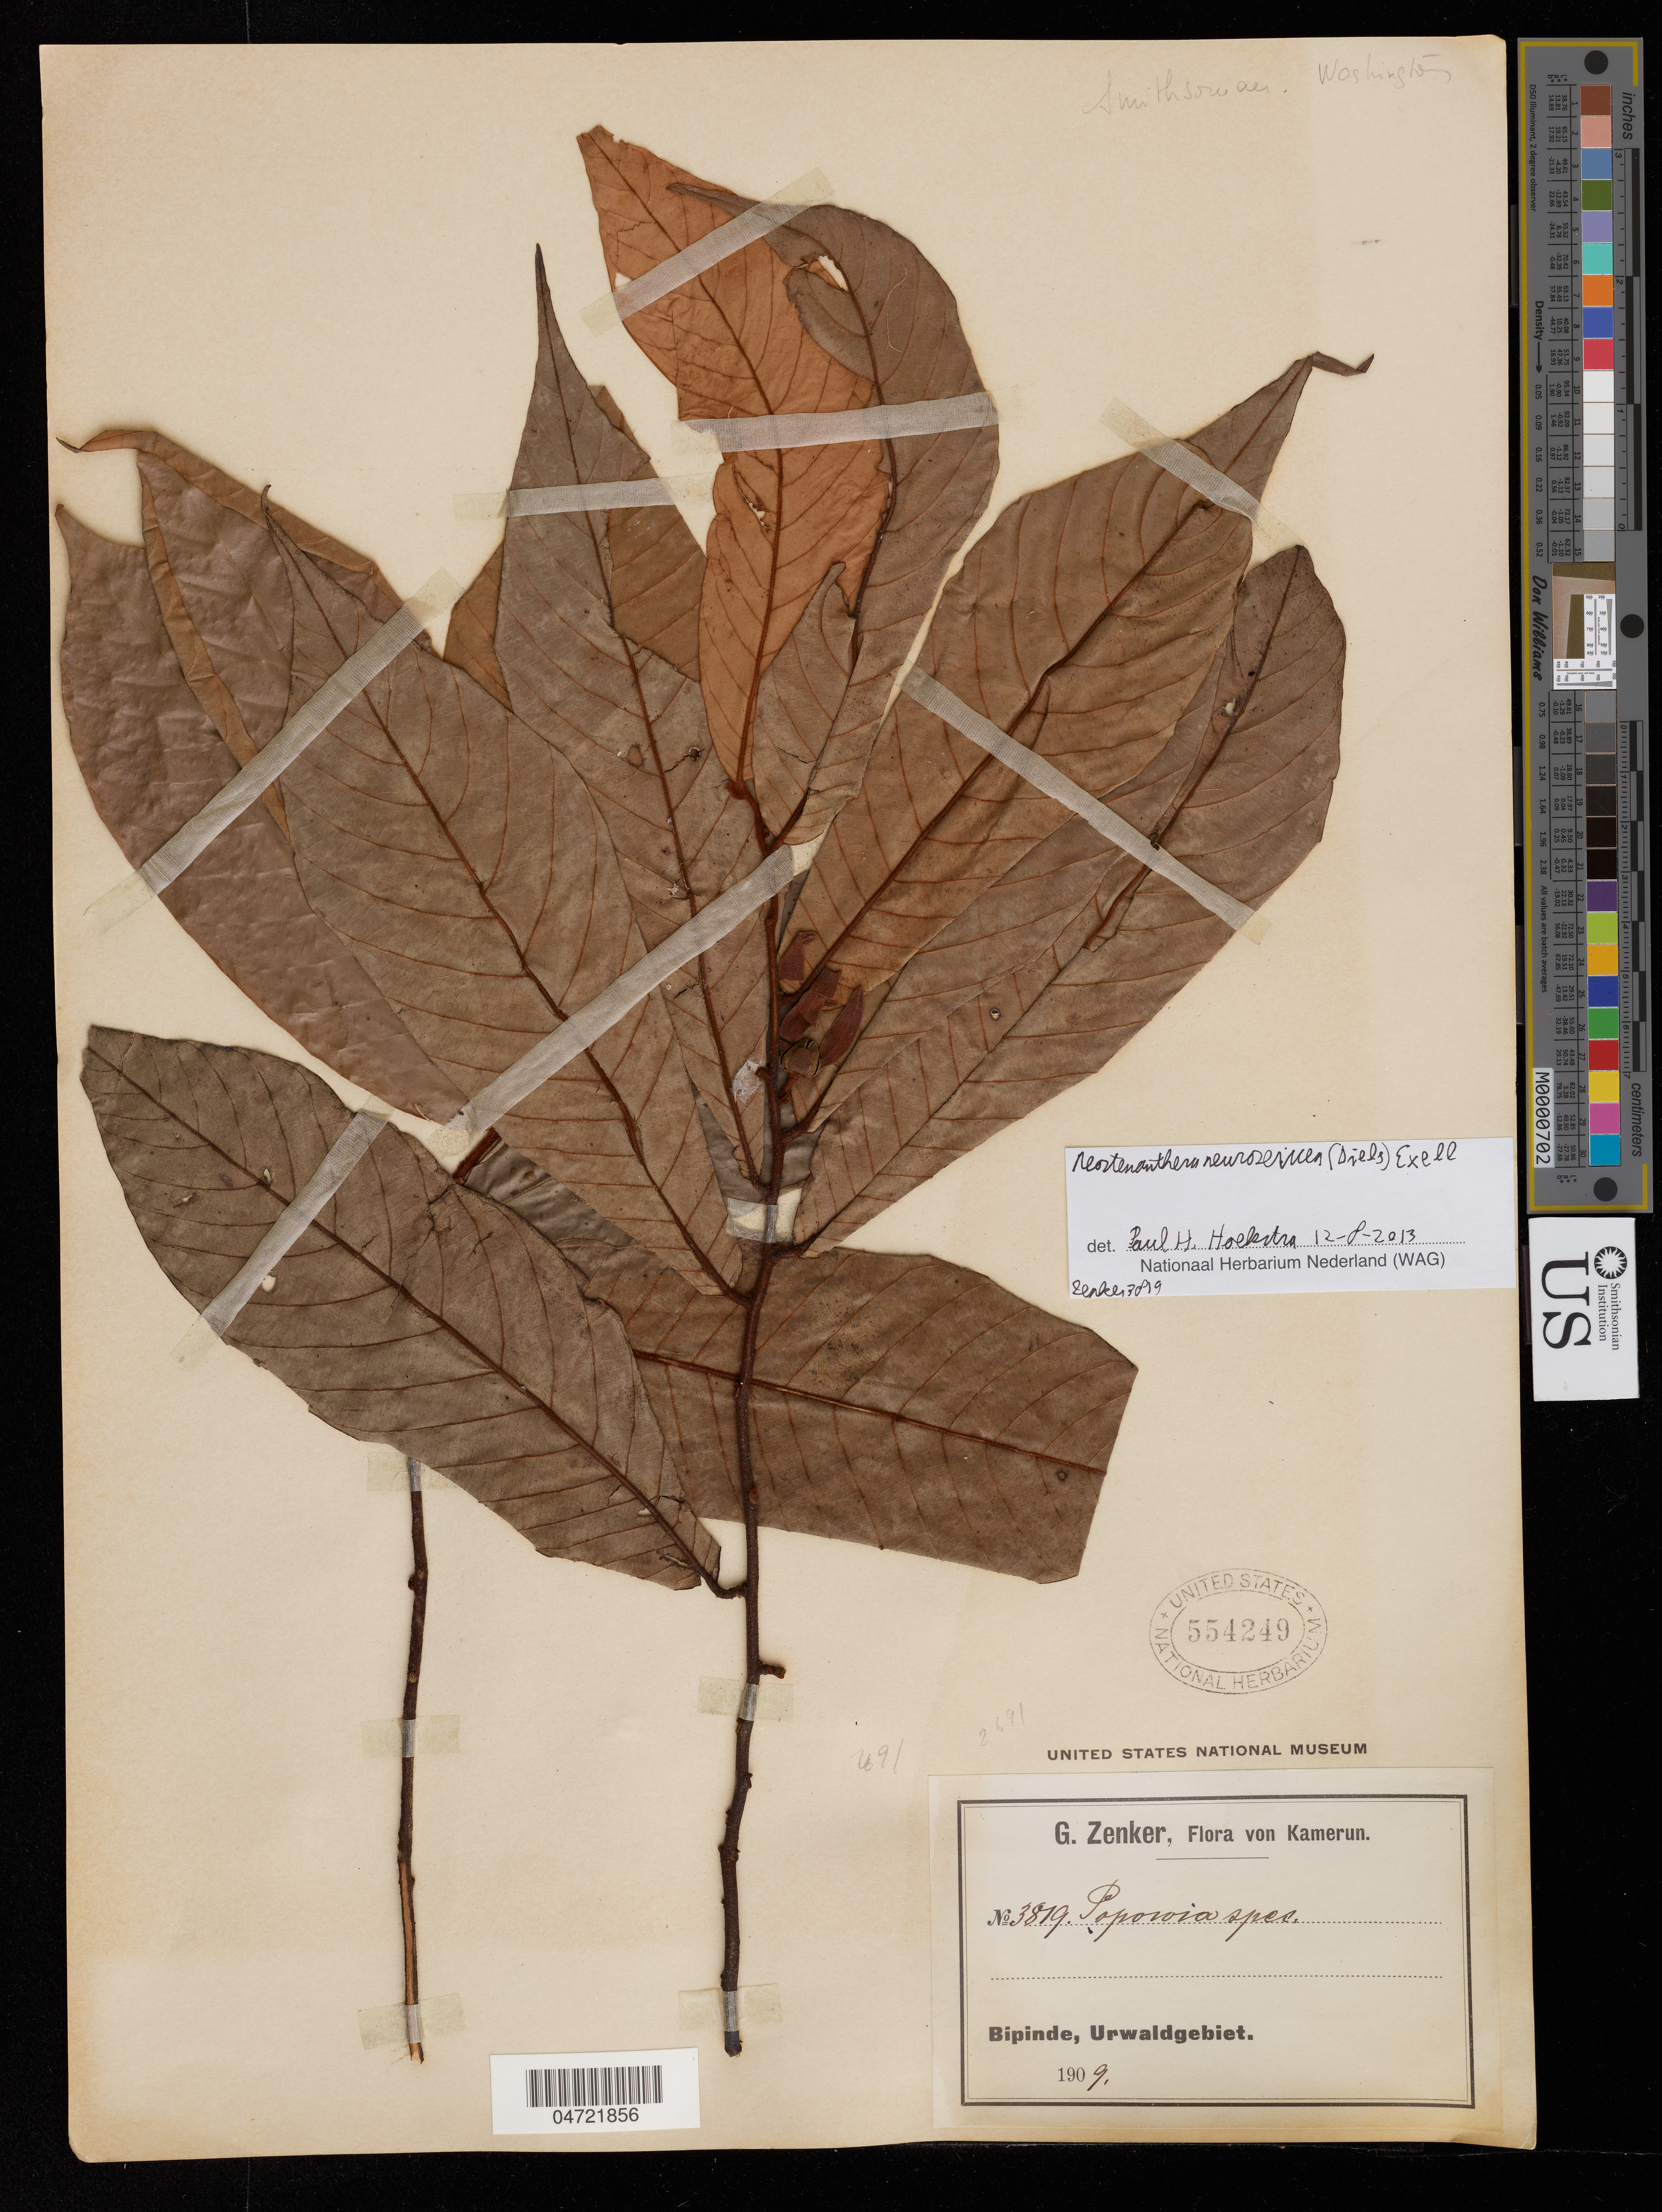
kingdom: Plantae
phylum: Tracheophyta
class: Magnoliopsida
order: Magnoliales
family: Annonaceae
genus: Neostenanthera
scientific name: Neostenanthera neurosericea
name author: (Diels) Exell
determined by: Hoekstra, P. H.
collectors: G. A. Zenker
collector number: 3879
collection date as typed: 1909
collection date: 1909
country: Cameroon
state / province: Sud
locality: Bipinde, urwaldgebiet [jungle area]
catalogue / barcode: US 554249